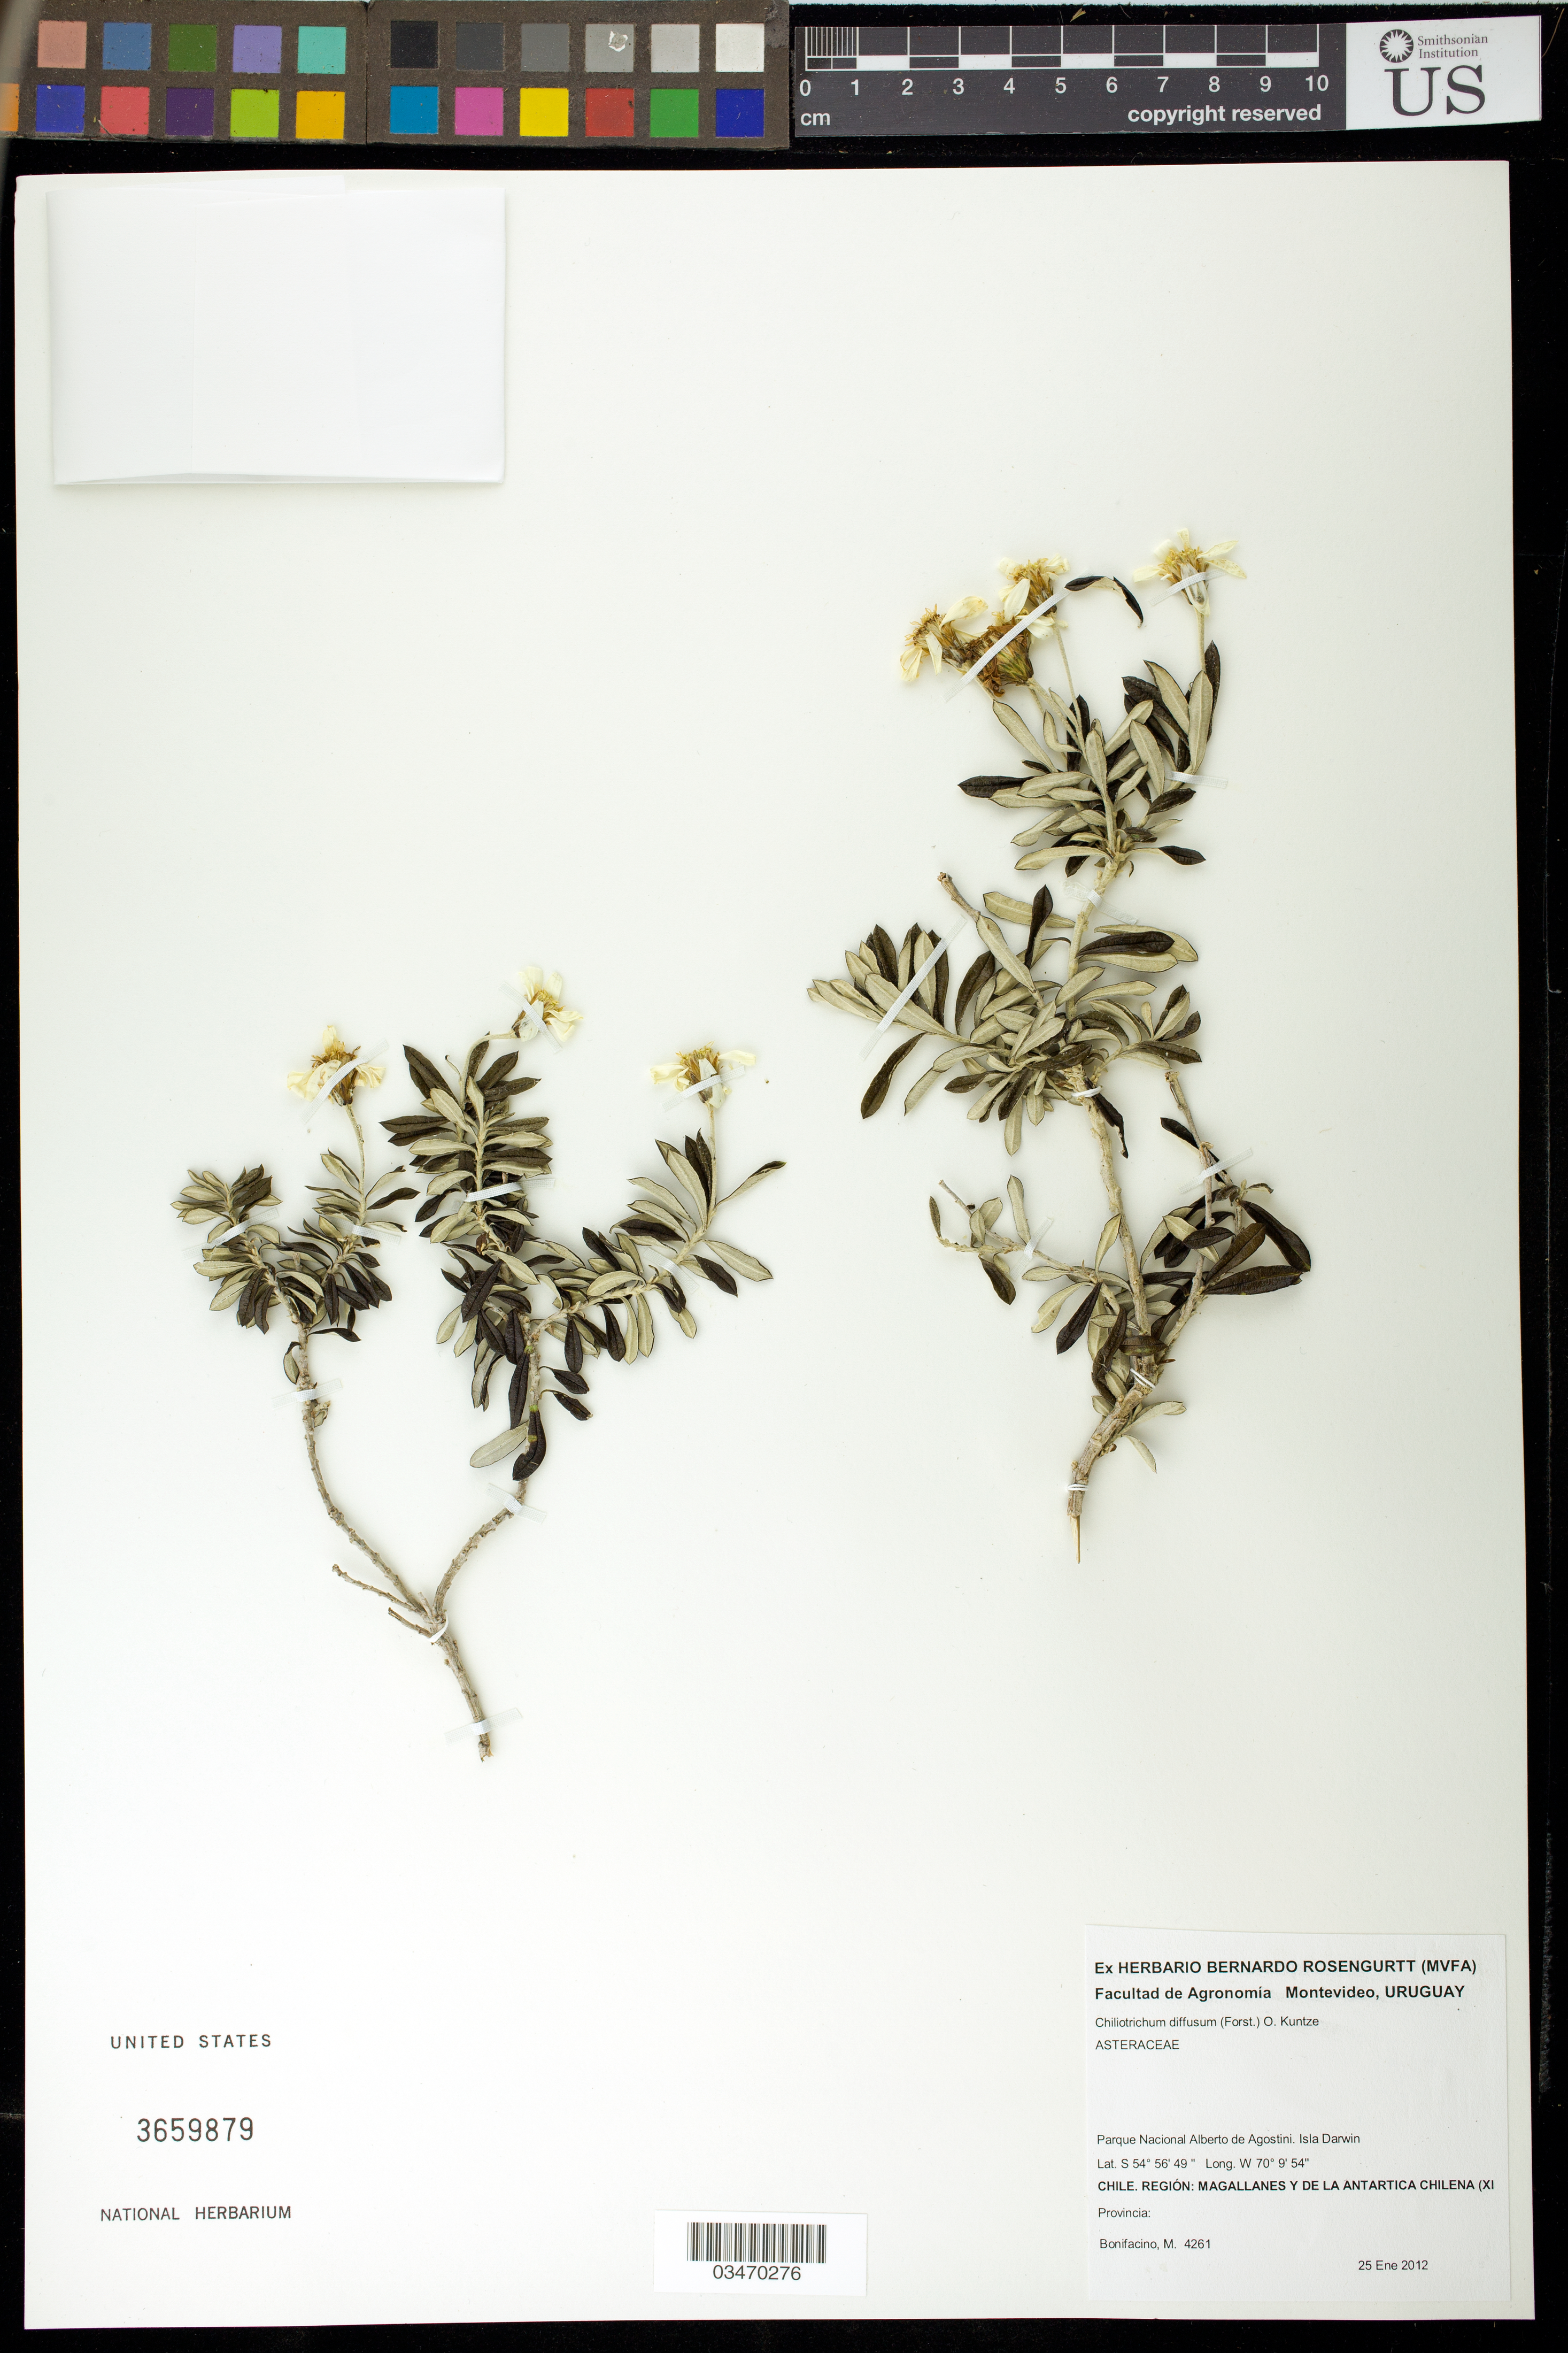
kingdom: Plantae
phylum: Tracheophyta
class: Magnoliopsida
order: Asterales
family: Asteraceae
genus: Chiliotrichum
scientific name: Chiliotrichum diffusum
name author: (G. Forst.) Kuntze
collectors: M. Bonifacino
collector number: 4261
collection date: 2012-01-25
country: Chile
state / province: Magallanes y de la Antártica Chilena (XII)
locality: Parque Nacional Alberto de Agostini, Isla Darwin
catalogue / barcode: US 3659879